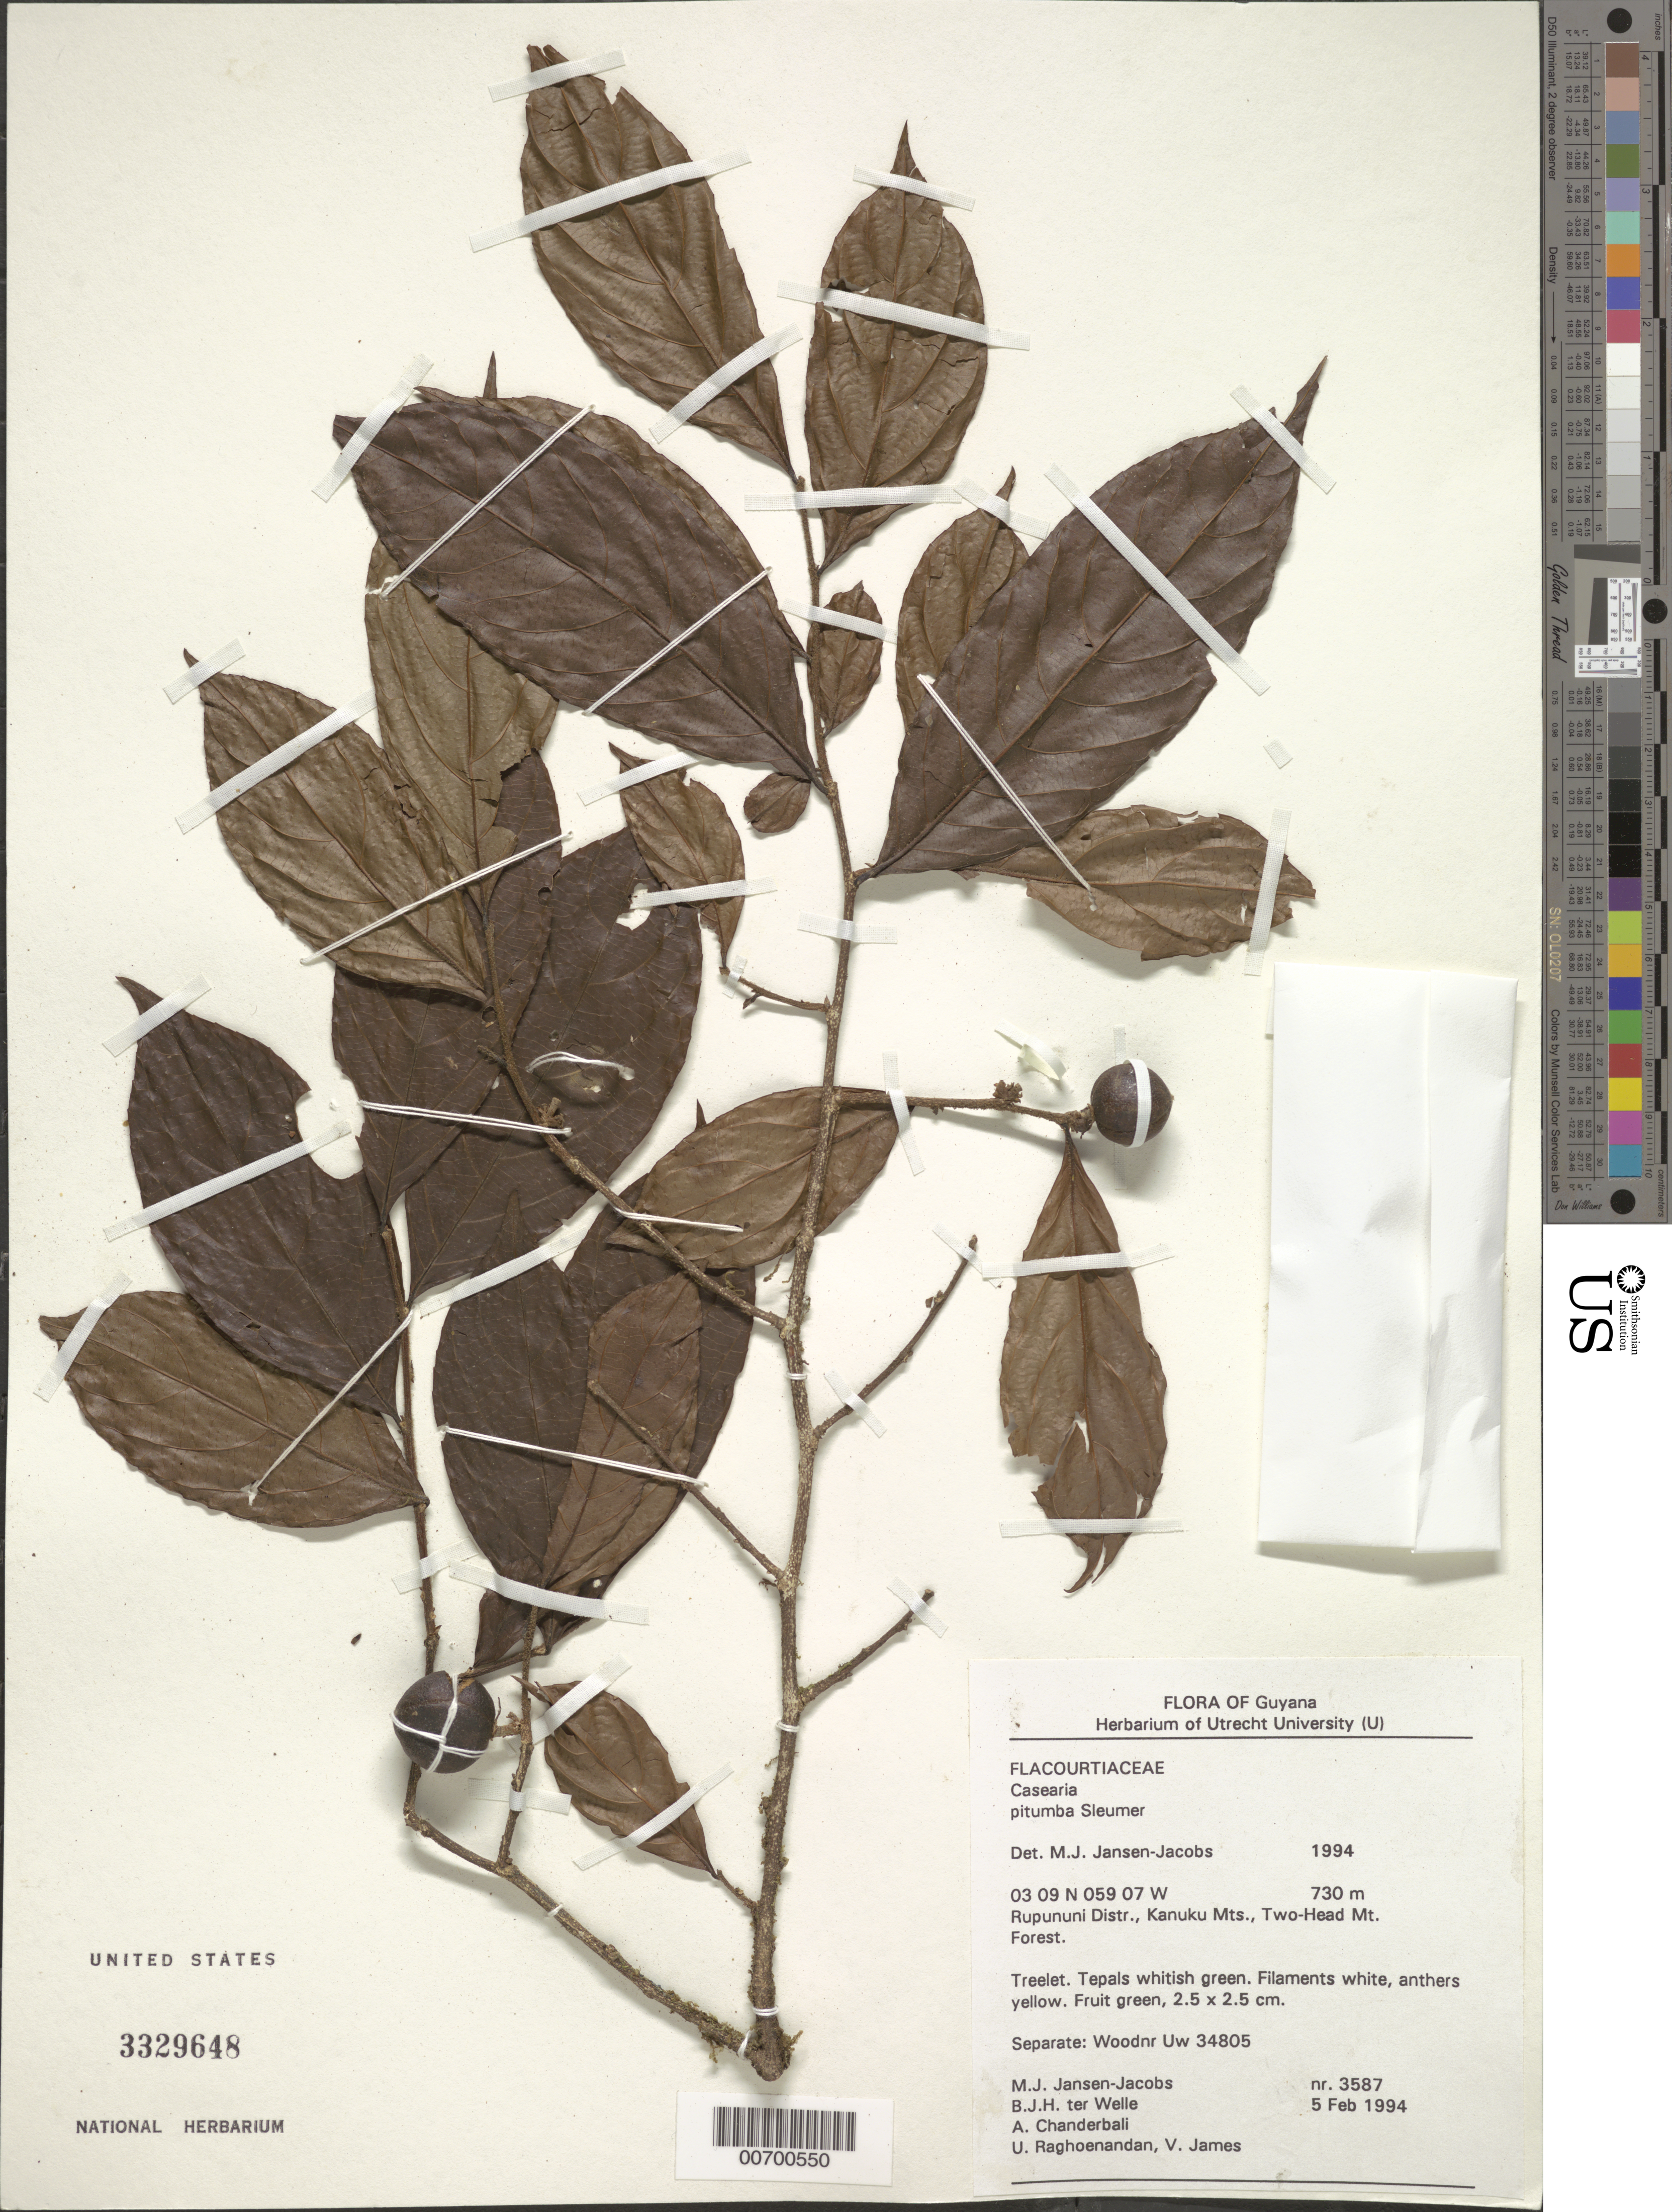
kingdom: Plantae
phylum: Tracheophyta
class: Magnoliopsida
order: Malpighiales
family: Salicaceae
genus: Casearia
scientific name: Casearia pitumba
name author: Sleumer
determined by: Jansen-Jacobs, M. J., (U), Nationaal Herbarium Nederland, Utrecht University branch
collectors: M. J. Jansen-Jacobs, B. Welle, A. S. Chanderbali, U. Raghoenandan & V. James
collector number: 3587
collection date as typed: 5-Feb-94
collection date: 1994-02-05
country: Guyana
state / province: U. Takutu-U. Essequibo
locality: Two-Head Mt., Kanuku Mts.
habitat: Forest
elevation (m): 730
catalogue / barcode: US 3329648